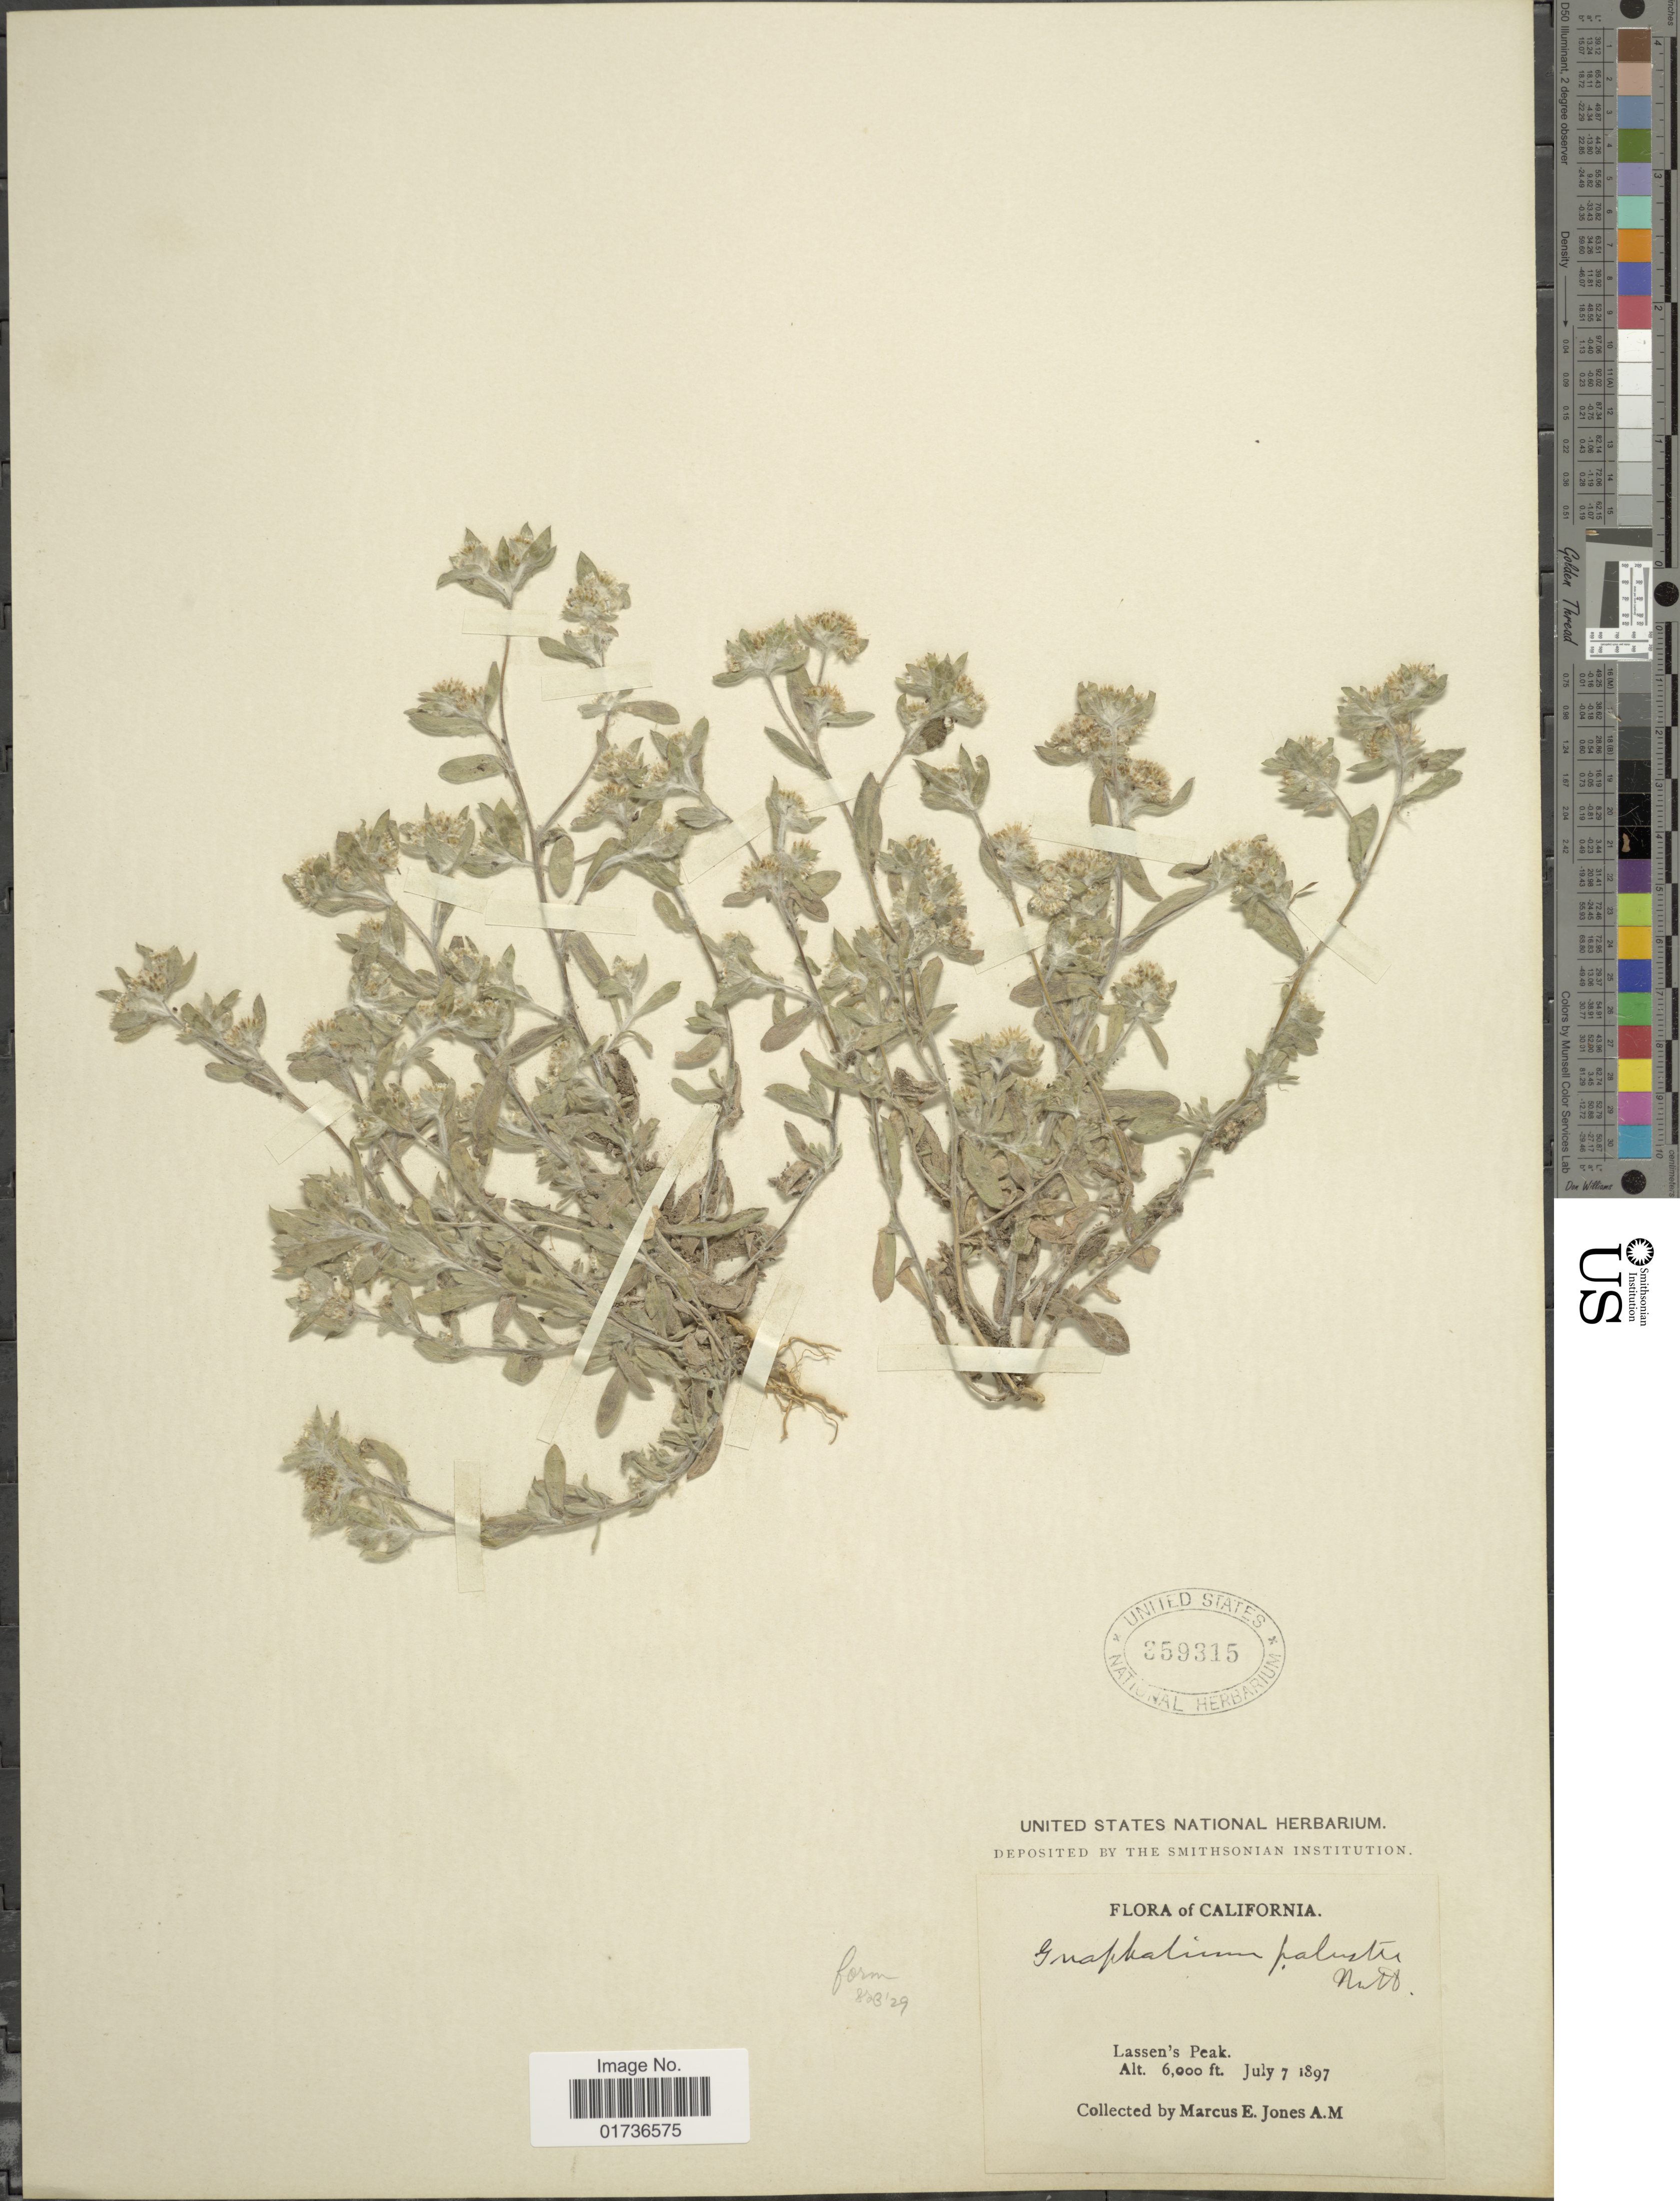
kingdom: Plantae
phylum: Tracheophyta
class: Magnoliopsida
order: Asterales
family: Asteraceae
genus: Gnaphalium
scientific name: Gnaphalium palustre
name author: Nutt.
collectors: M. E. Jones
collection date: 1897-07-07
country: United States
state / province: California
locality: Lassen's Peak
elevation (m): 1829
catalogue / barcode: US 359315